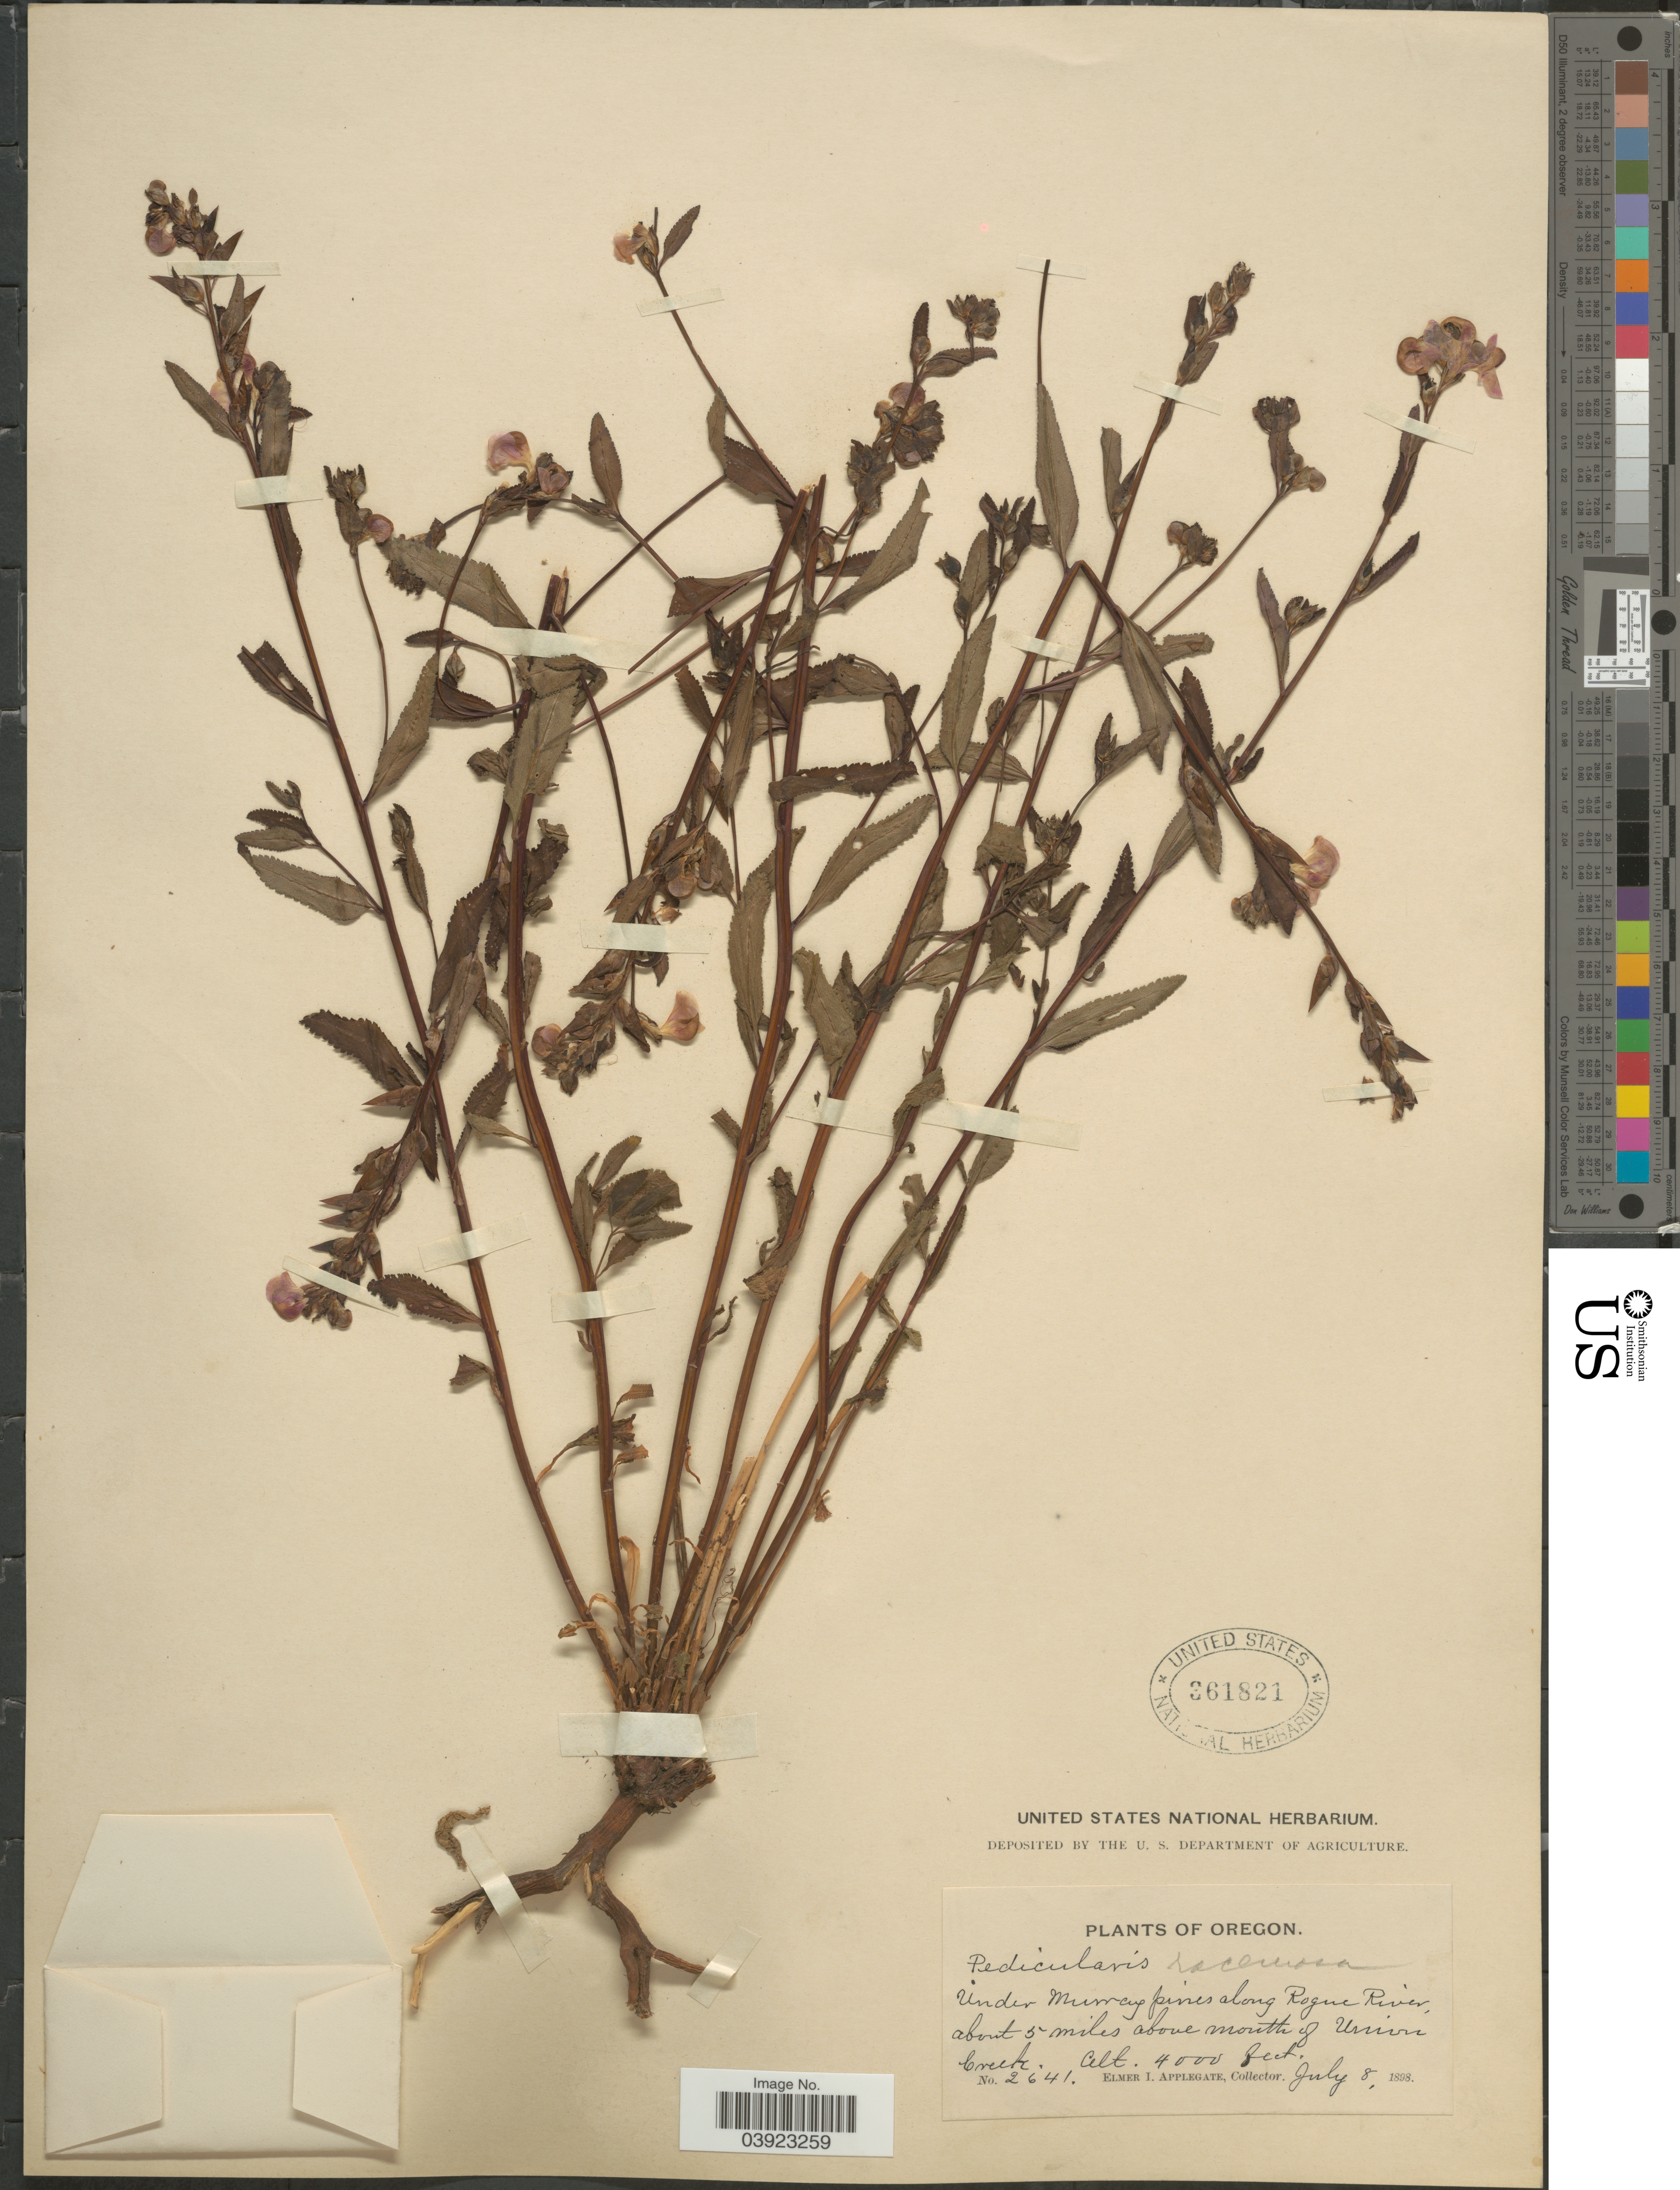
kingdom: Plantae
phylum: Tracheophyta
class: Magnoliopsida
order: Lamiales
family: Orobanchaceae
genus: Pedicularis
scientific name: Pedicularis racemosa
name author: Douglas ex Benth.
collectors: E. I. Applegate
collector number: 2641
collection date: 1898-07-08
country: United States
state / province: Oregon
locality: Under Murray pines along Rogue River, about 5 miles above mouth of Union Creek.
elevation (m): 1219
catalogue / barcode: US 361821